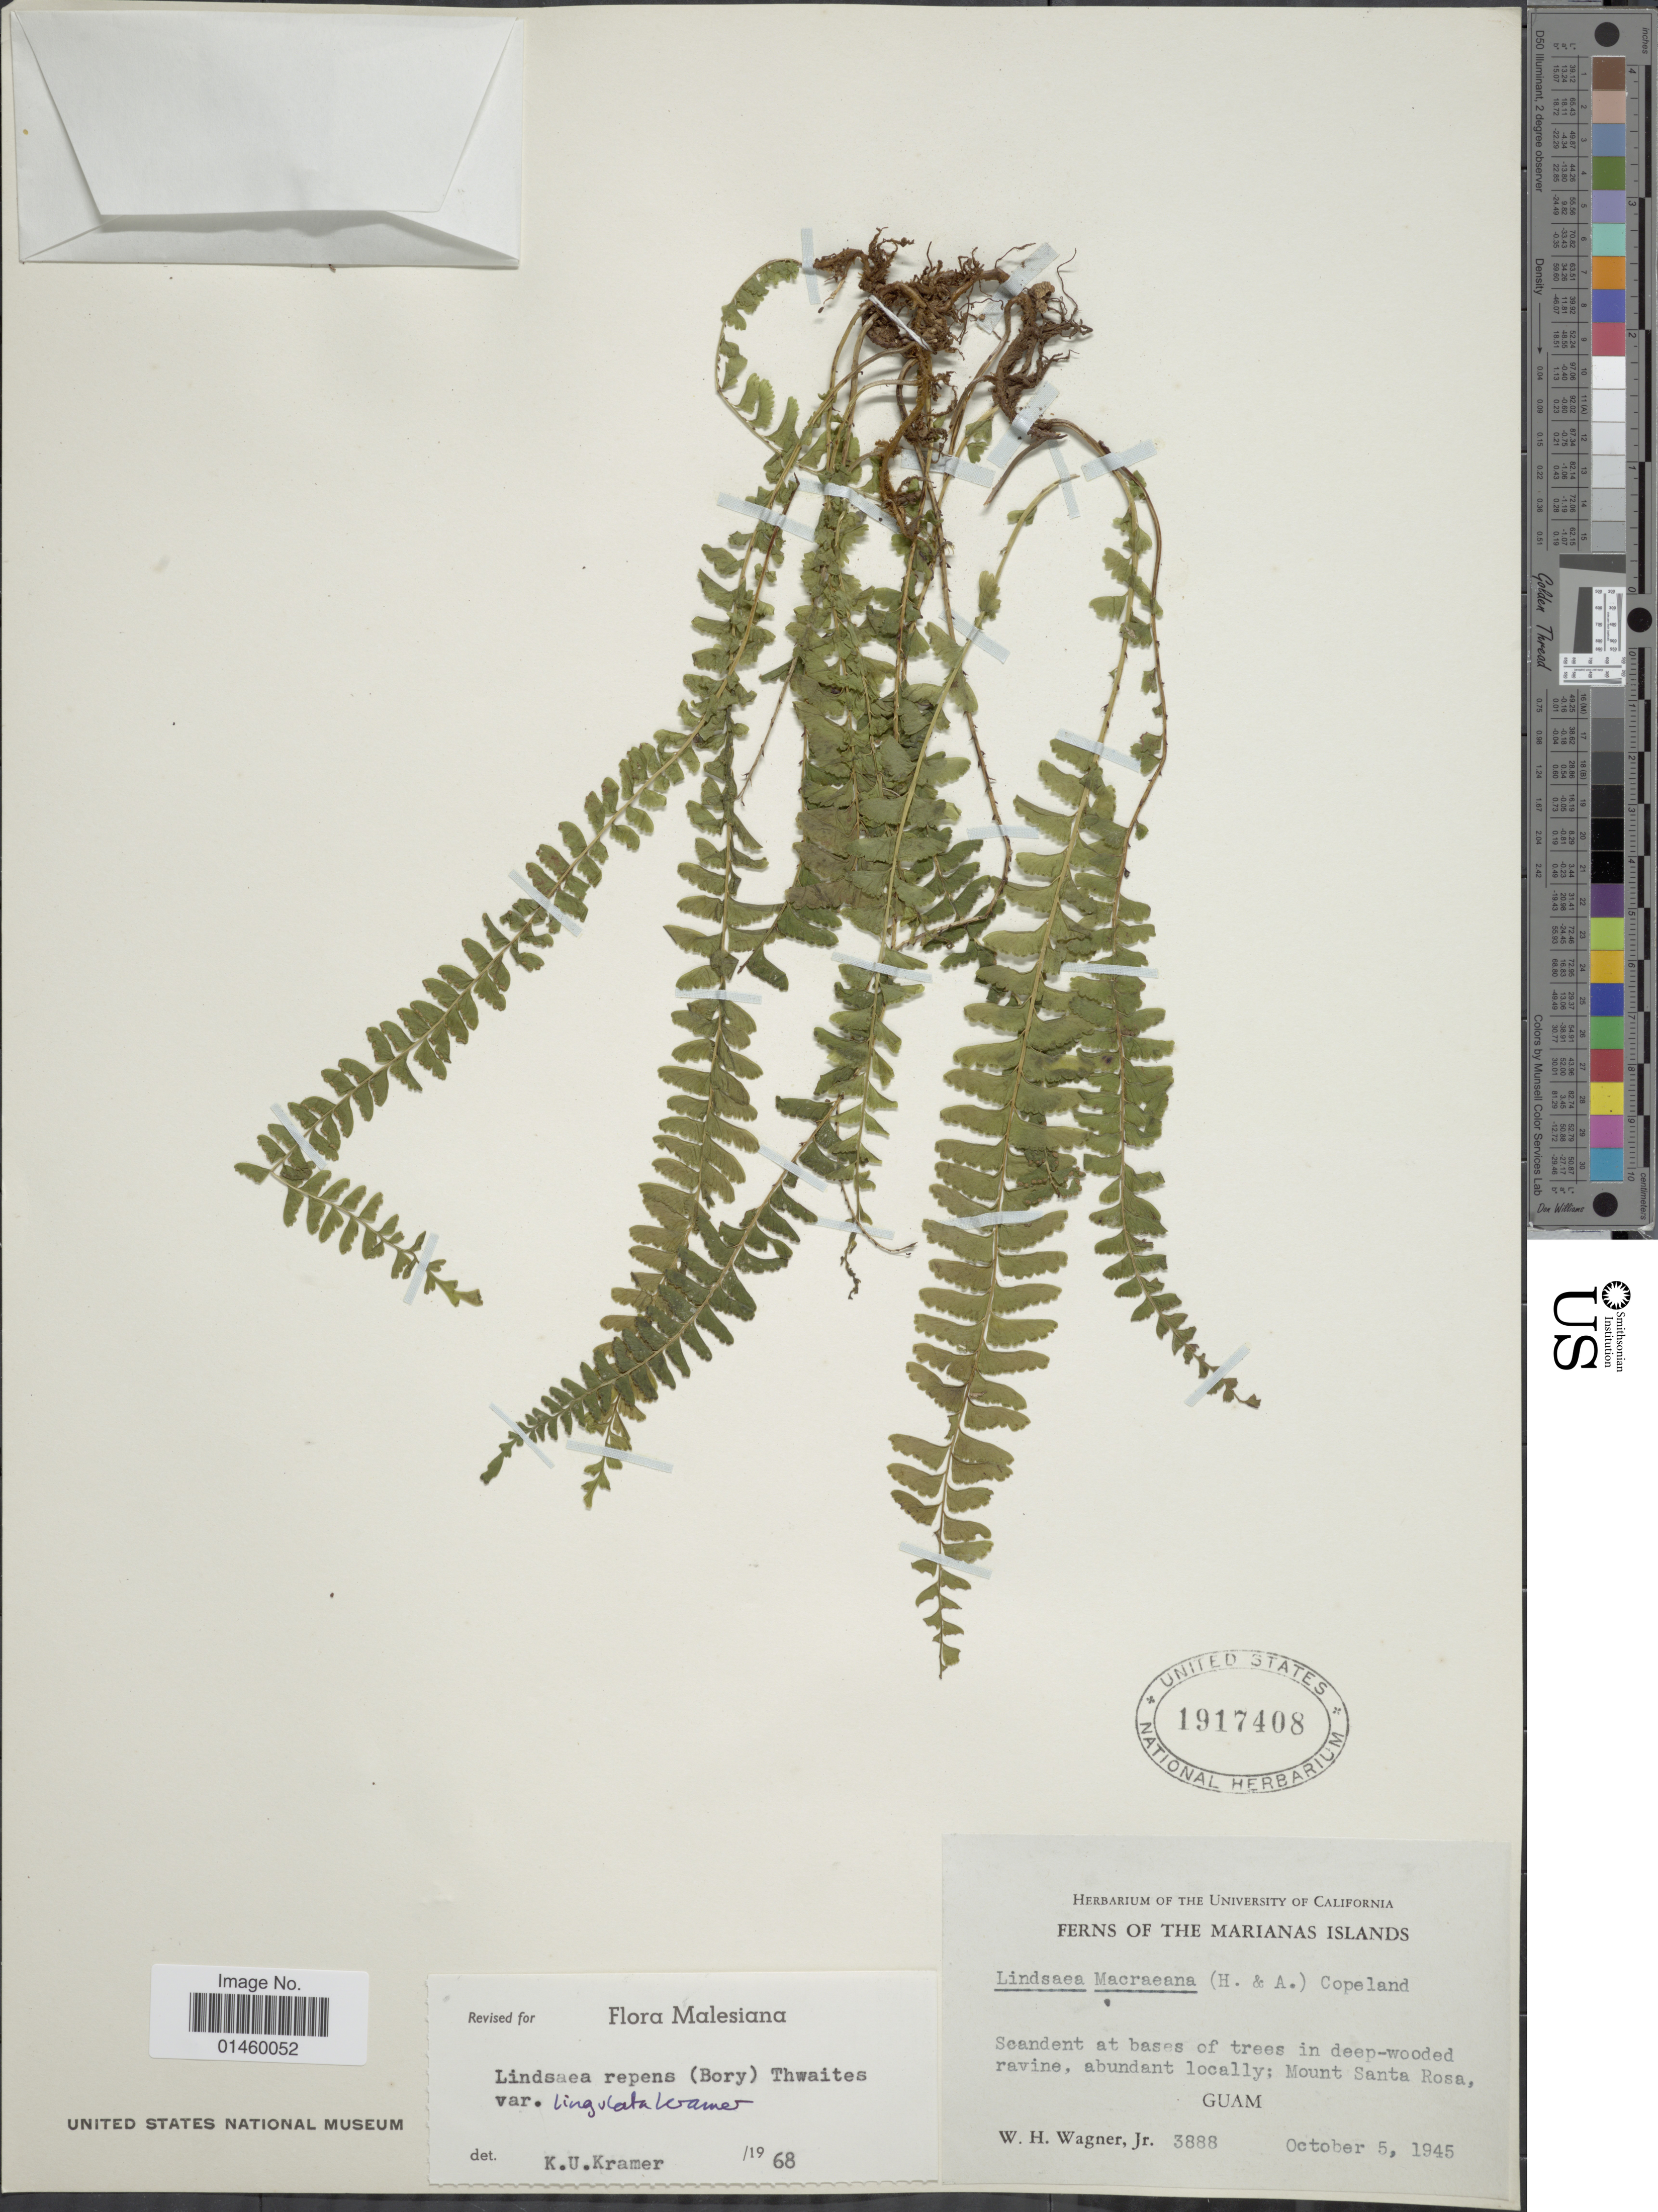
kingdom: Plantae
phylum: Tracheophyta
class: Polypodiopsida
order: Polypodiales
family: Lindsaeaceae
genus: Lindsaea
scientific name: Lindsaea repens var. lingulata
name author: K.U. Kramer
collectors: W. H. Wagner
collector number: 3888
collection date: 1945-10-05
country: Guam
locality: Ferns of the Marianas Islands. Mount Santa Rosa.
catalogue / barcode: US 1917408